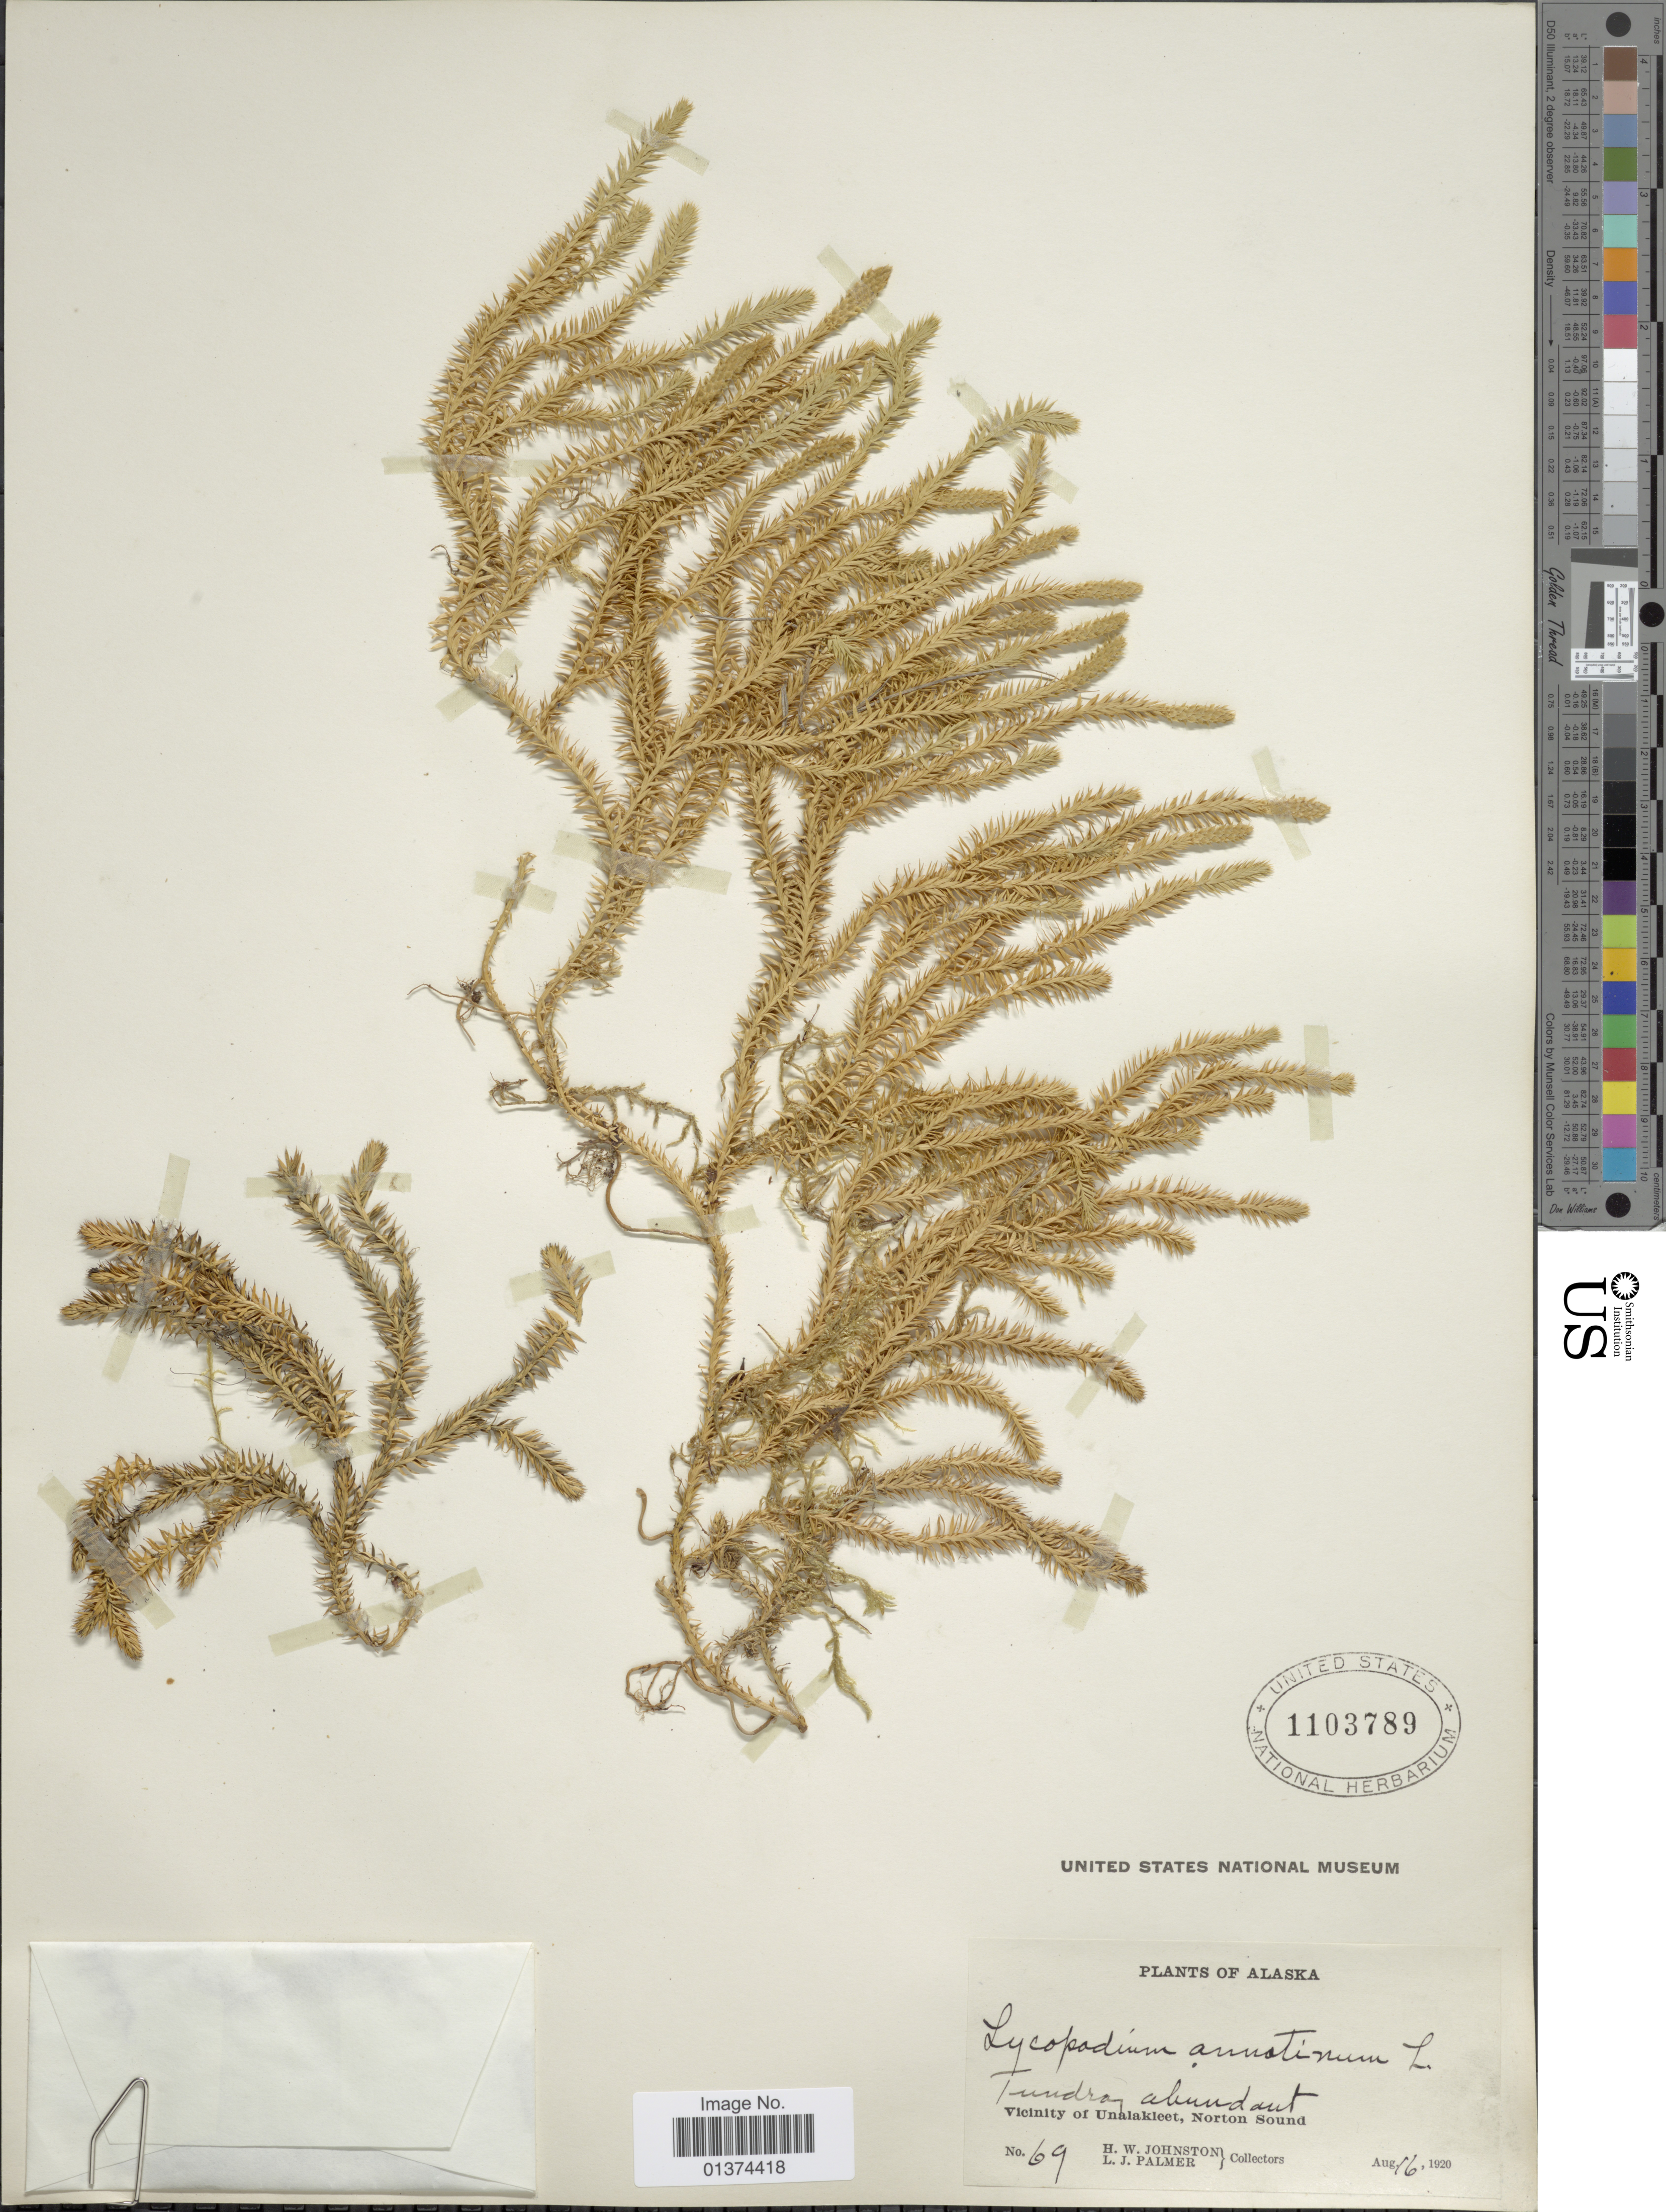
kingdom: Plantae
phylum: Tracheophyta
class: Lycopodiopsida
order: Lycopodiales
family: Lycopodiaceae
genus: Spinulum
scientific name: Spinulum annotinum subsp. annotinum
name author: (L.) A. Haines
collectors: H. W. Johnston & L. J. Palmer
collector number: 69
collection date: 1920-08-16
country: United States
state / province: Alaska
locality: Tundra abundant, Vicinity of Unalakakleet, Norton Sound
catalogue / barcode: US 1103789